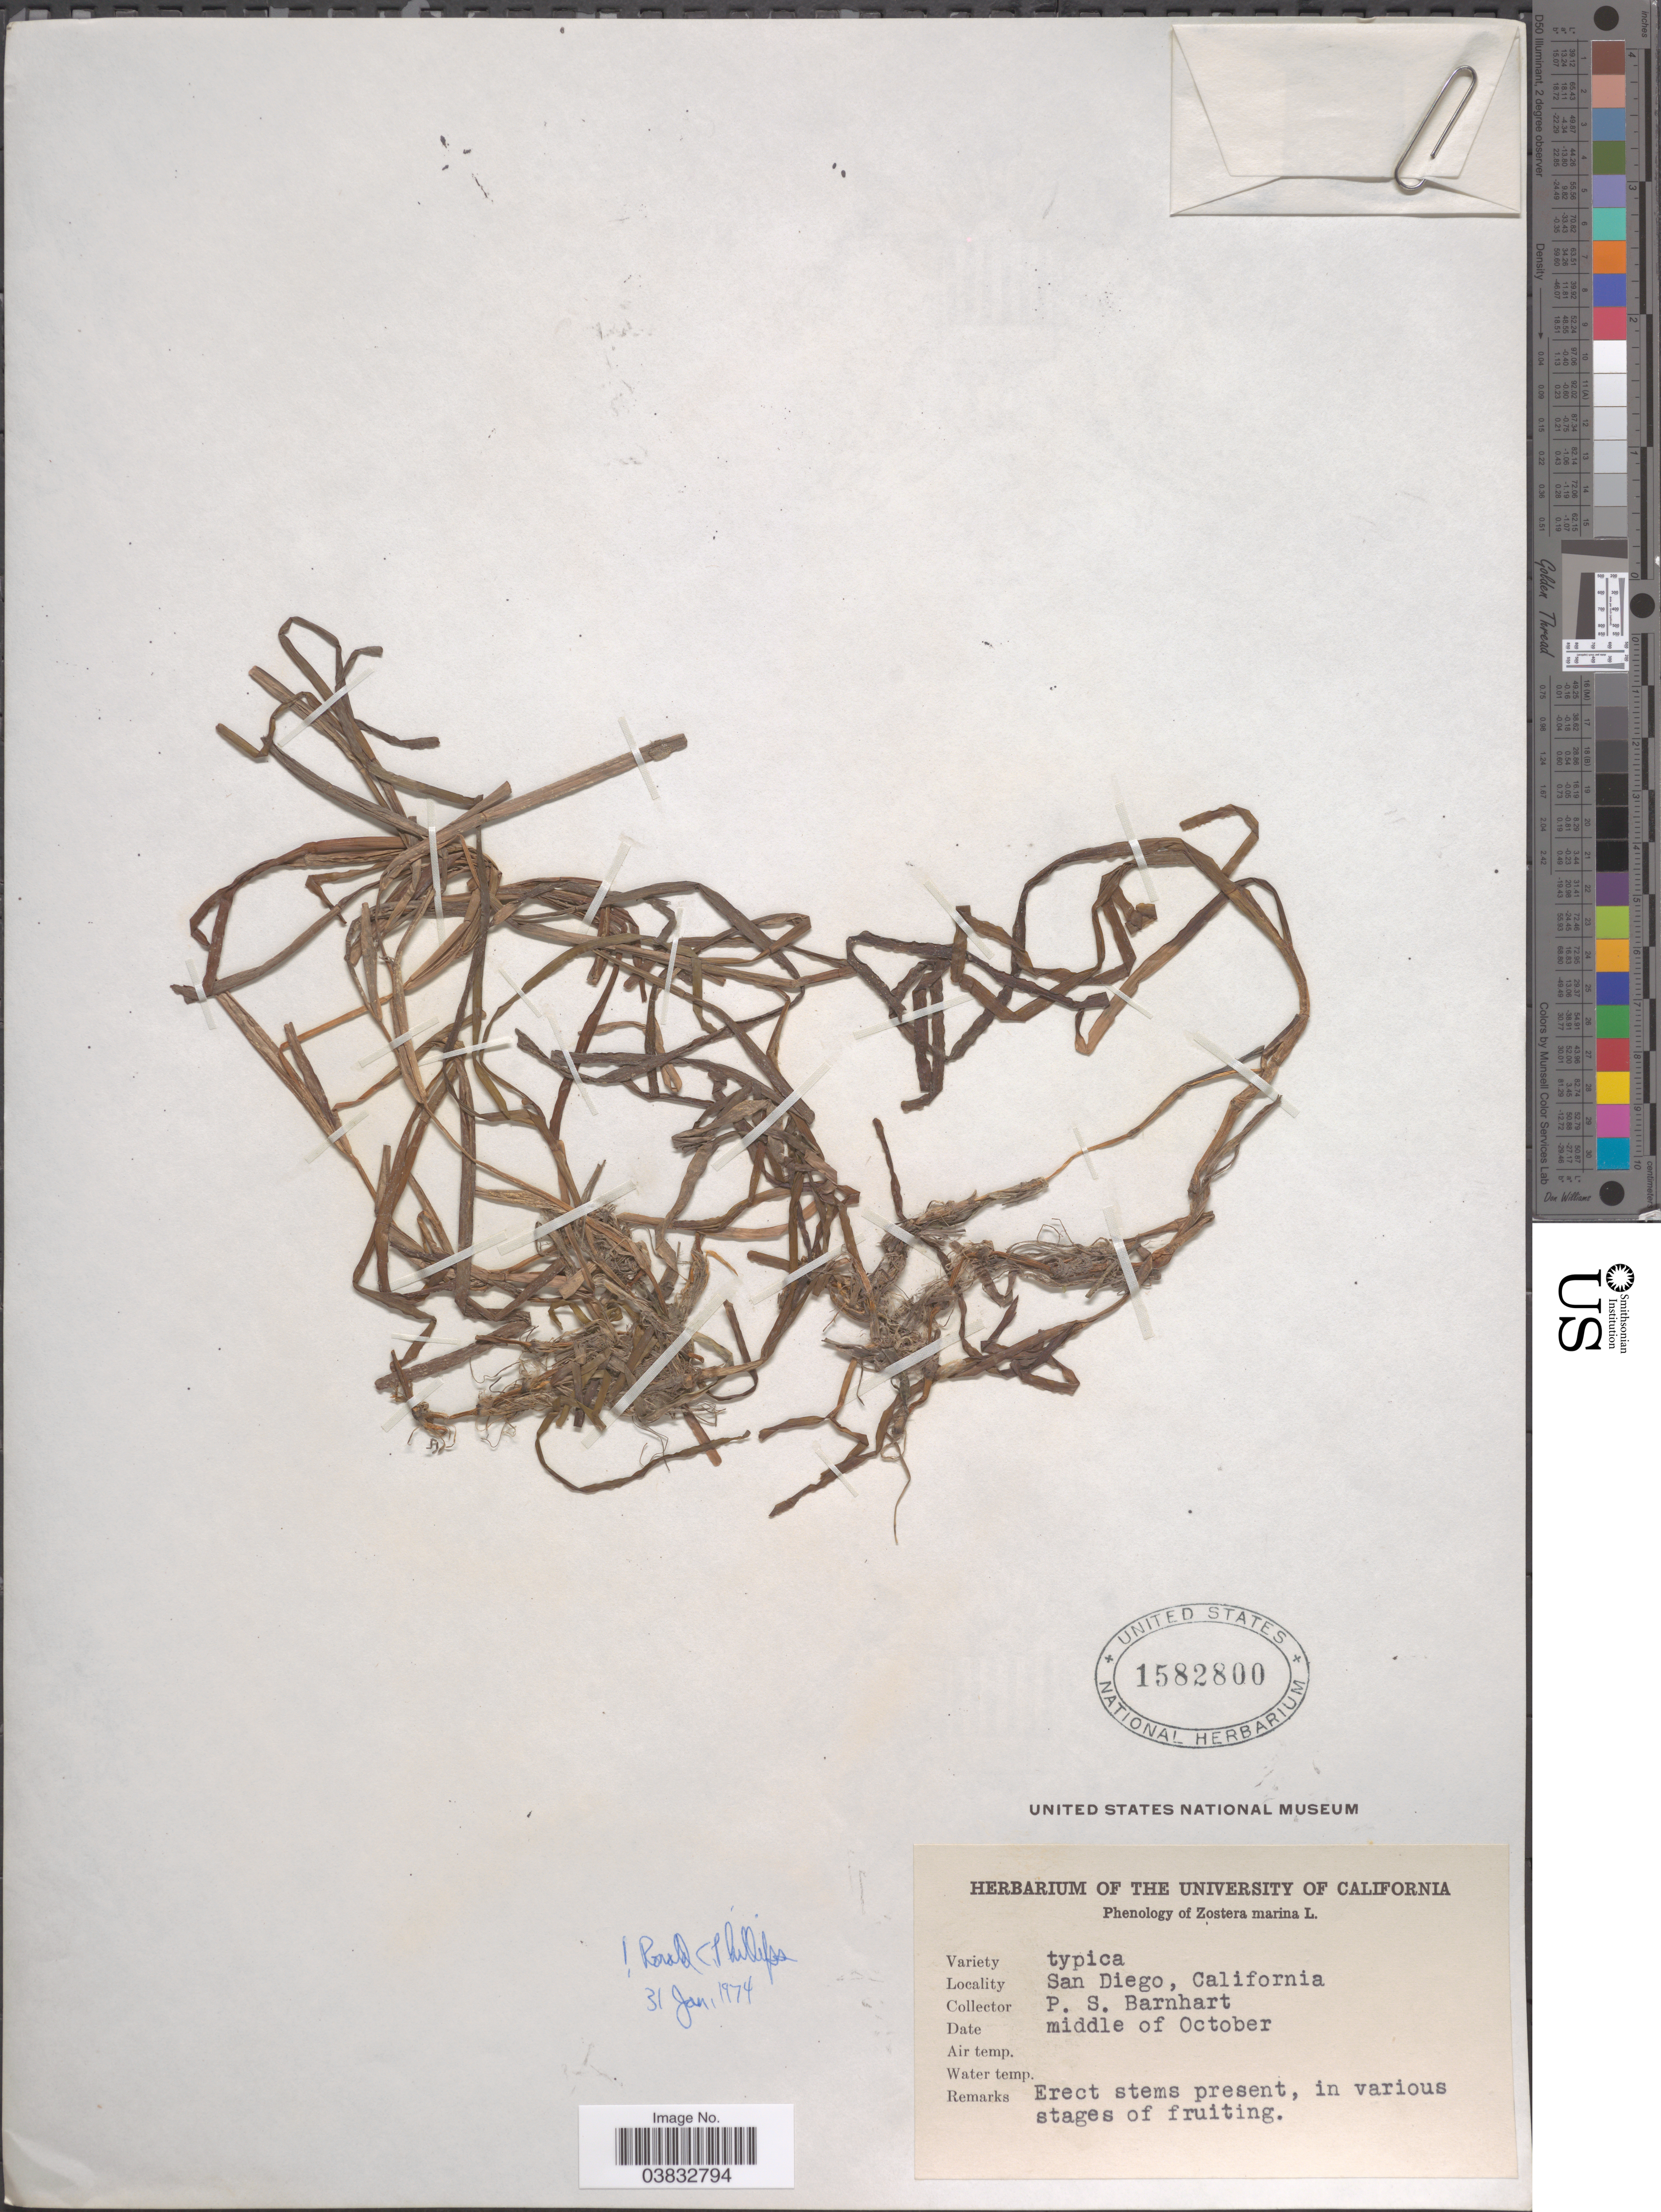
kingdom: Plantae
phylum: Tracheophyta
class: Liliopsida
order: Alismatales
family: Zosteraceae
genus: Zostera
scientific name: Zostera marina var. typica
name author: L.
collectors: P. Barnhart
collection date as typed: middle of October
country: United States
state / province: California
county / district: San Diego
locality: San Diego.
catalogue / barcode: US 1582800